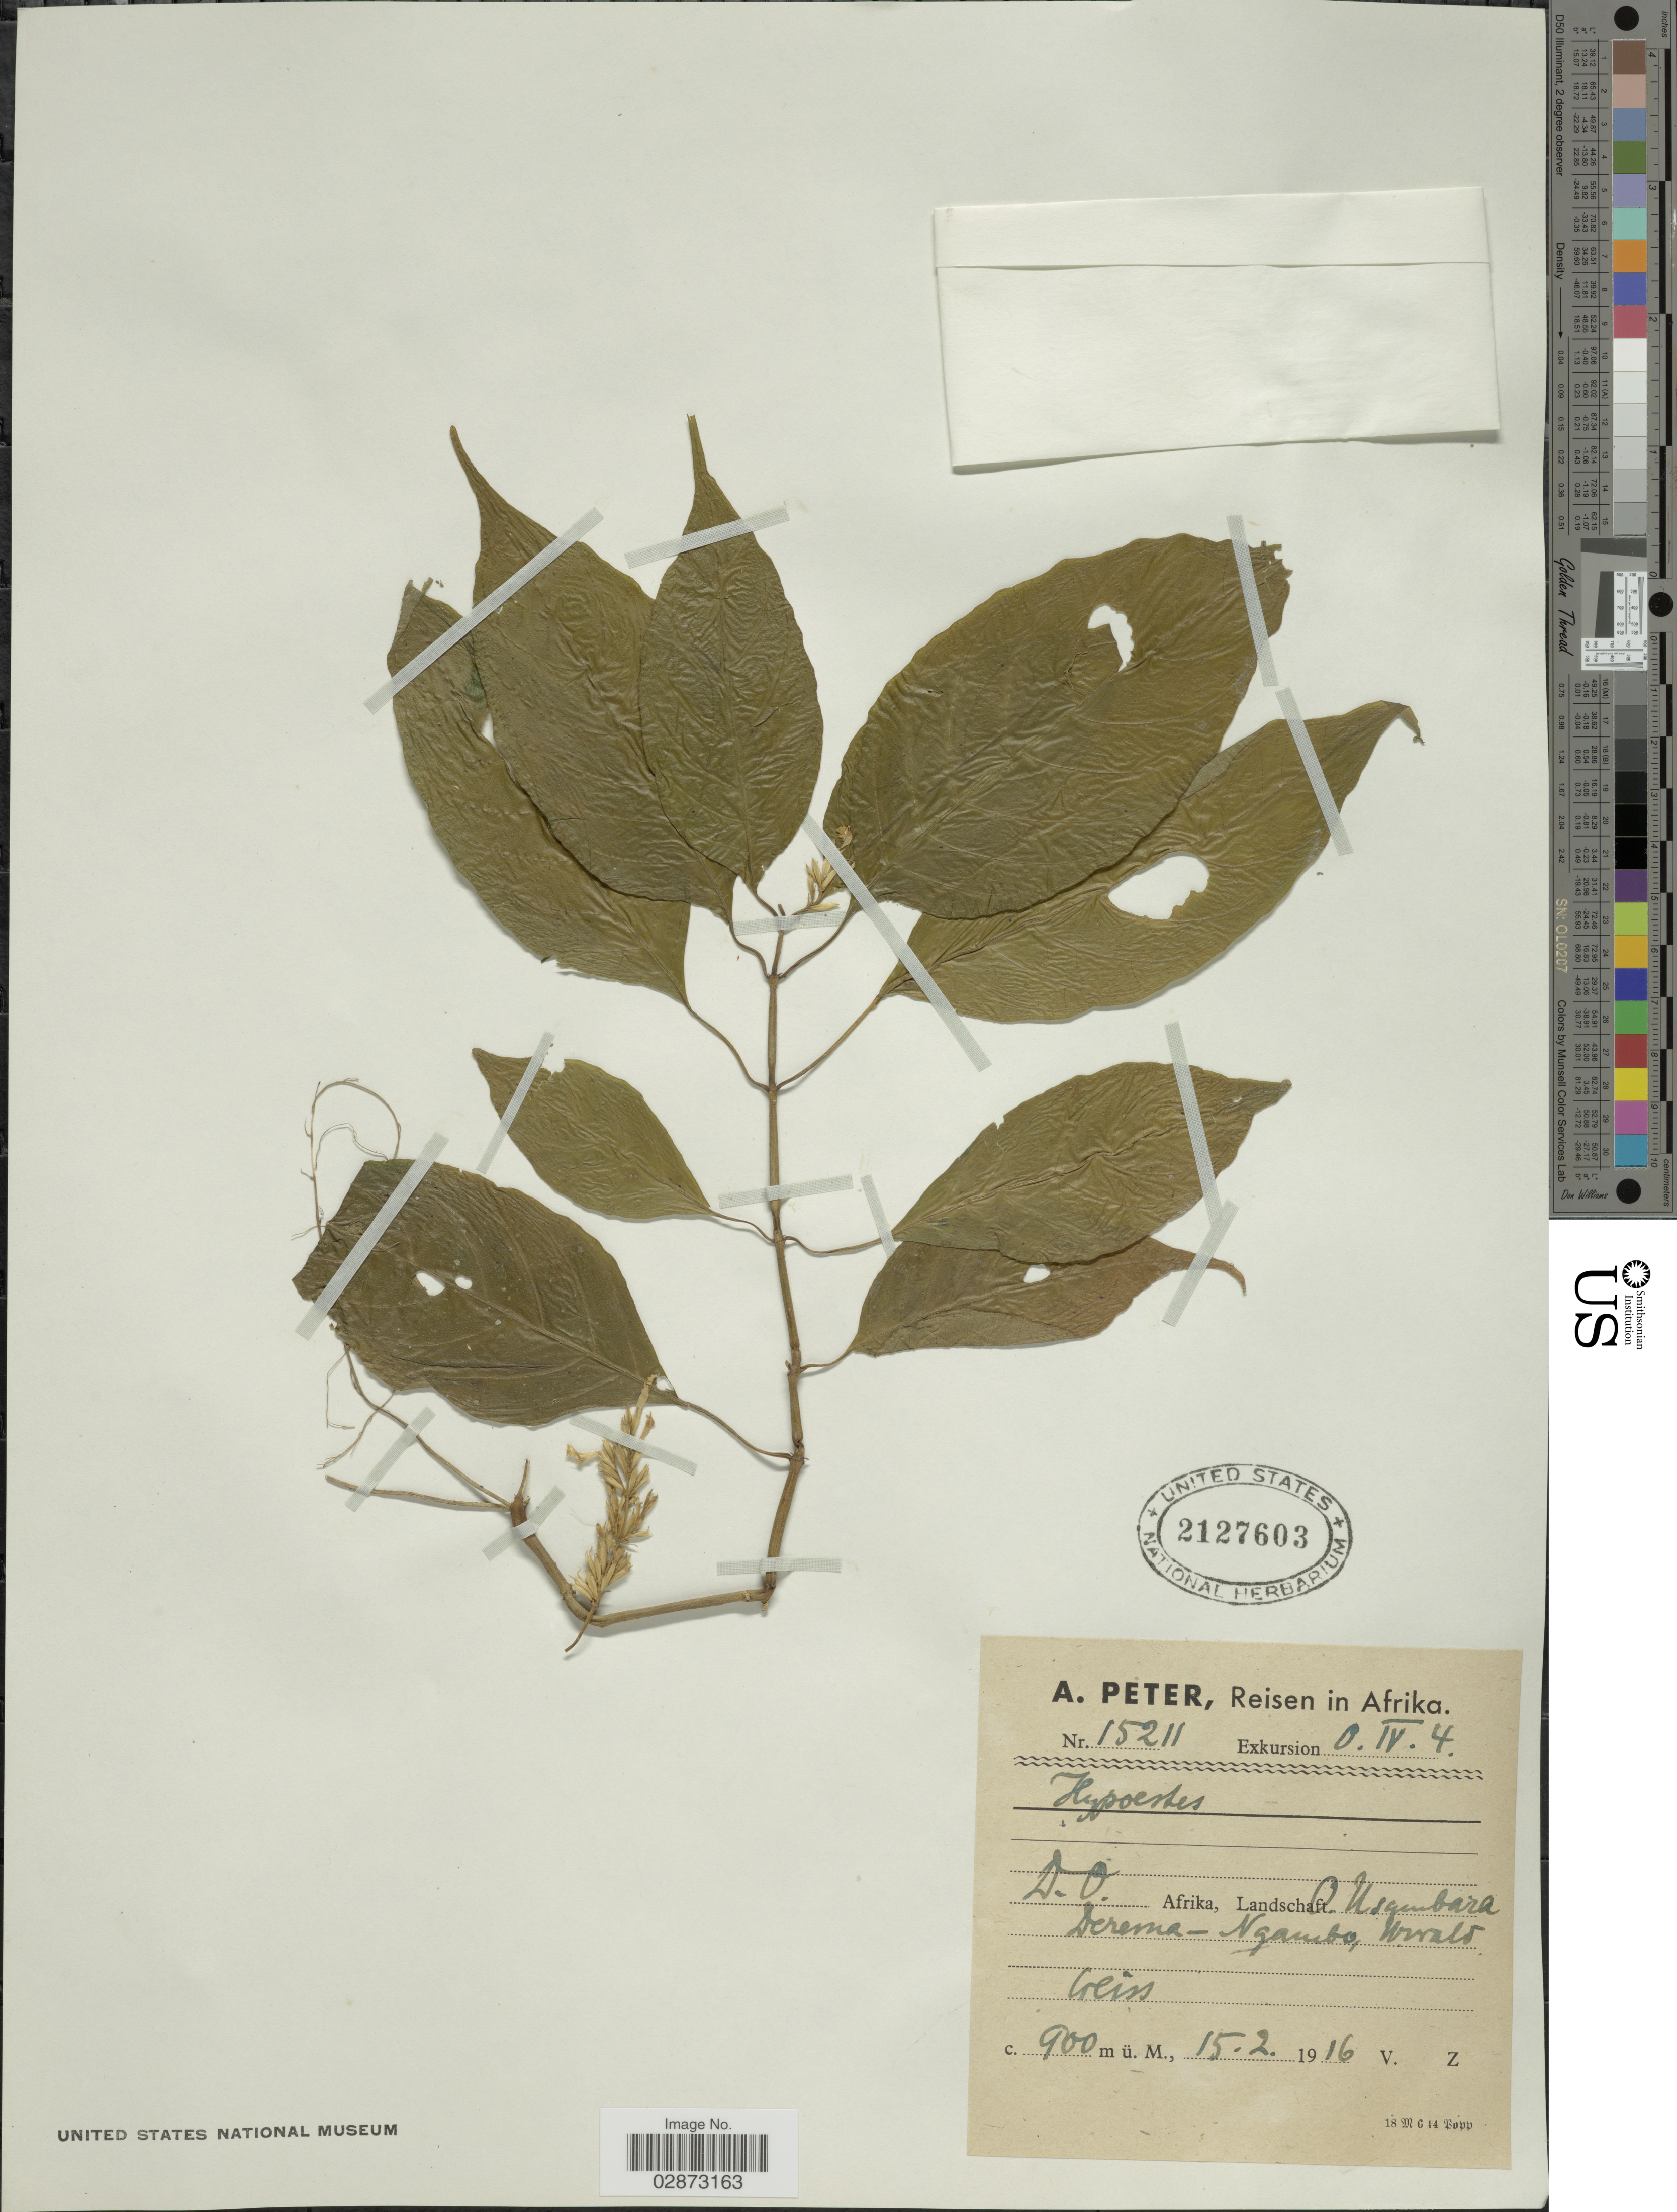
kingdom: Plantae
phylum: Tracheophyta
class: Magnoliopsida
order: Lamiales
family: Acanthaceae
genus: Hypoestes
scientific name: Hypoestes sp.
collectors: A. Peter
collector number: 15211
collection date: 1916-02-15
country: Tanzania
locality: D.O. Afrika, O. Usambara. Derema-Ngambo, Urwald.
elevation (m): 900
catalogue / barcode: US 2127603